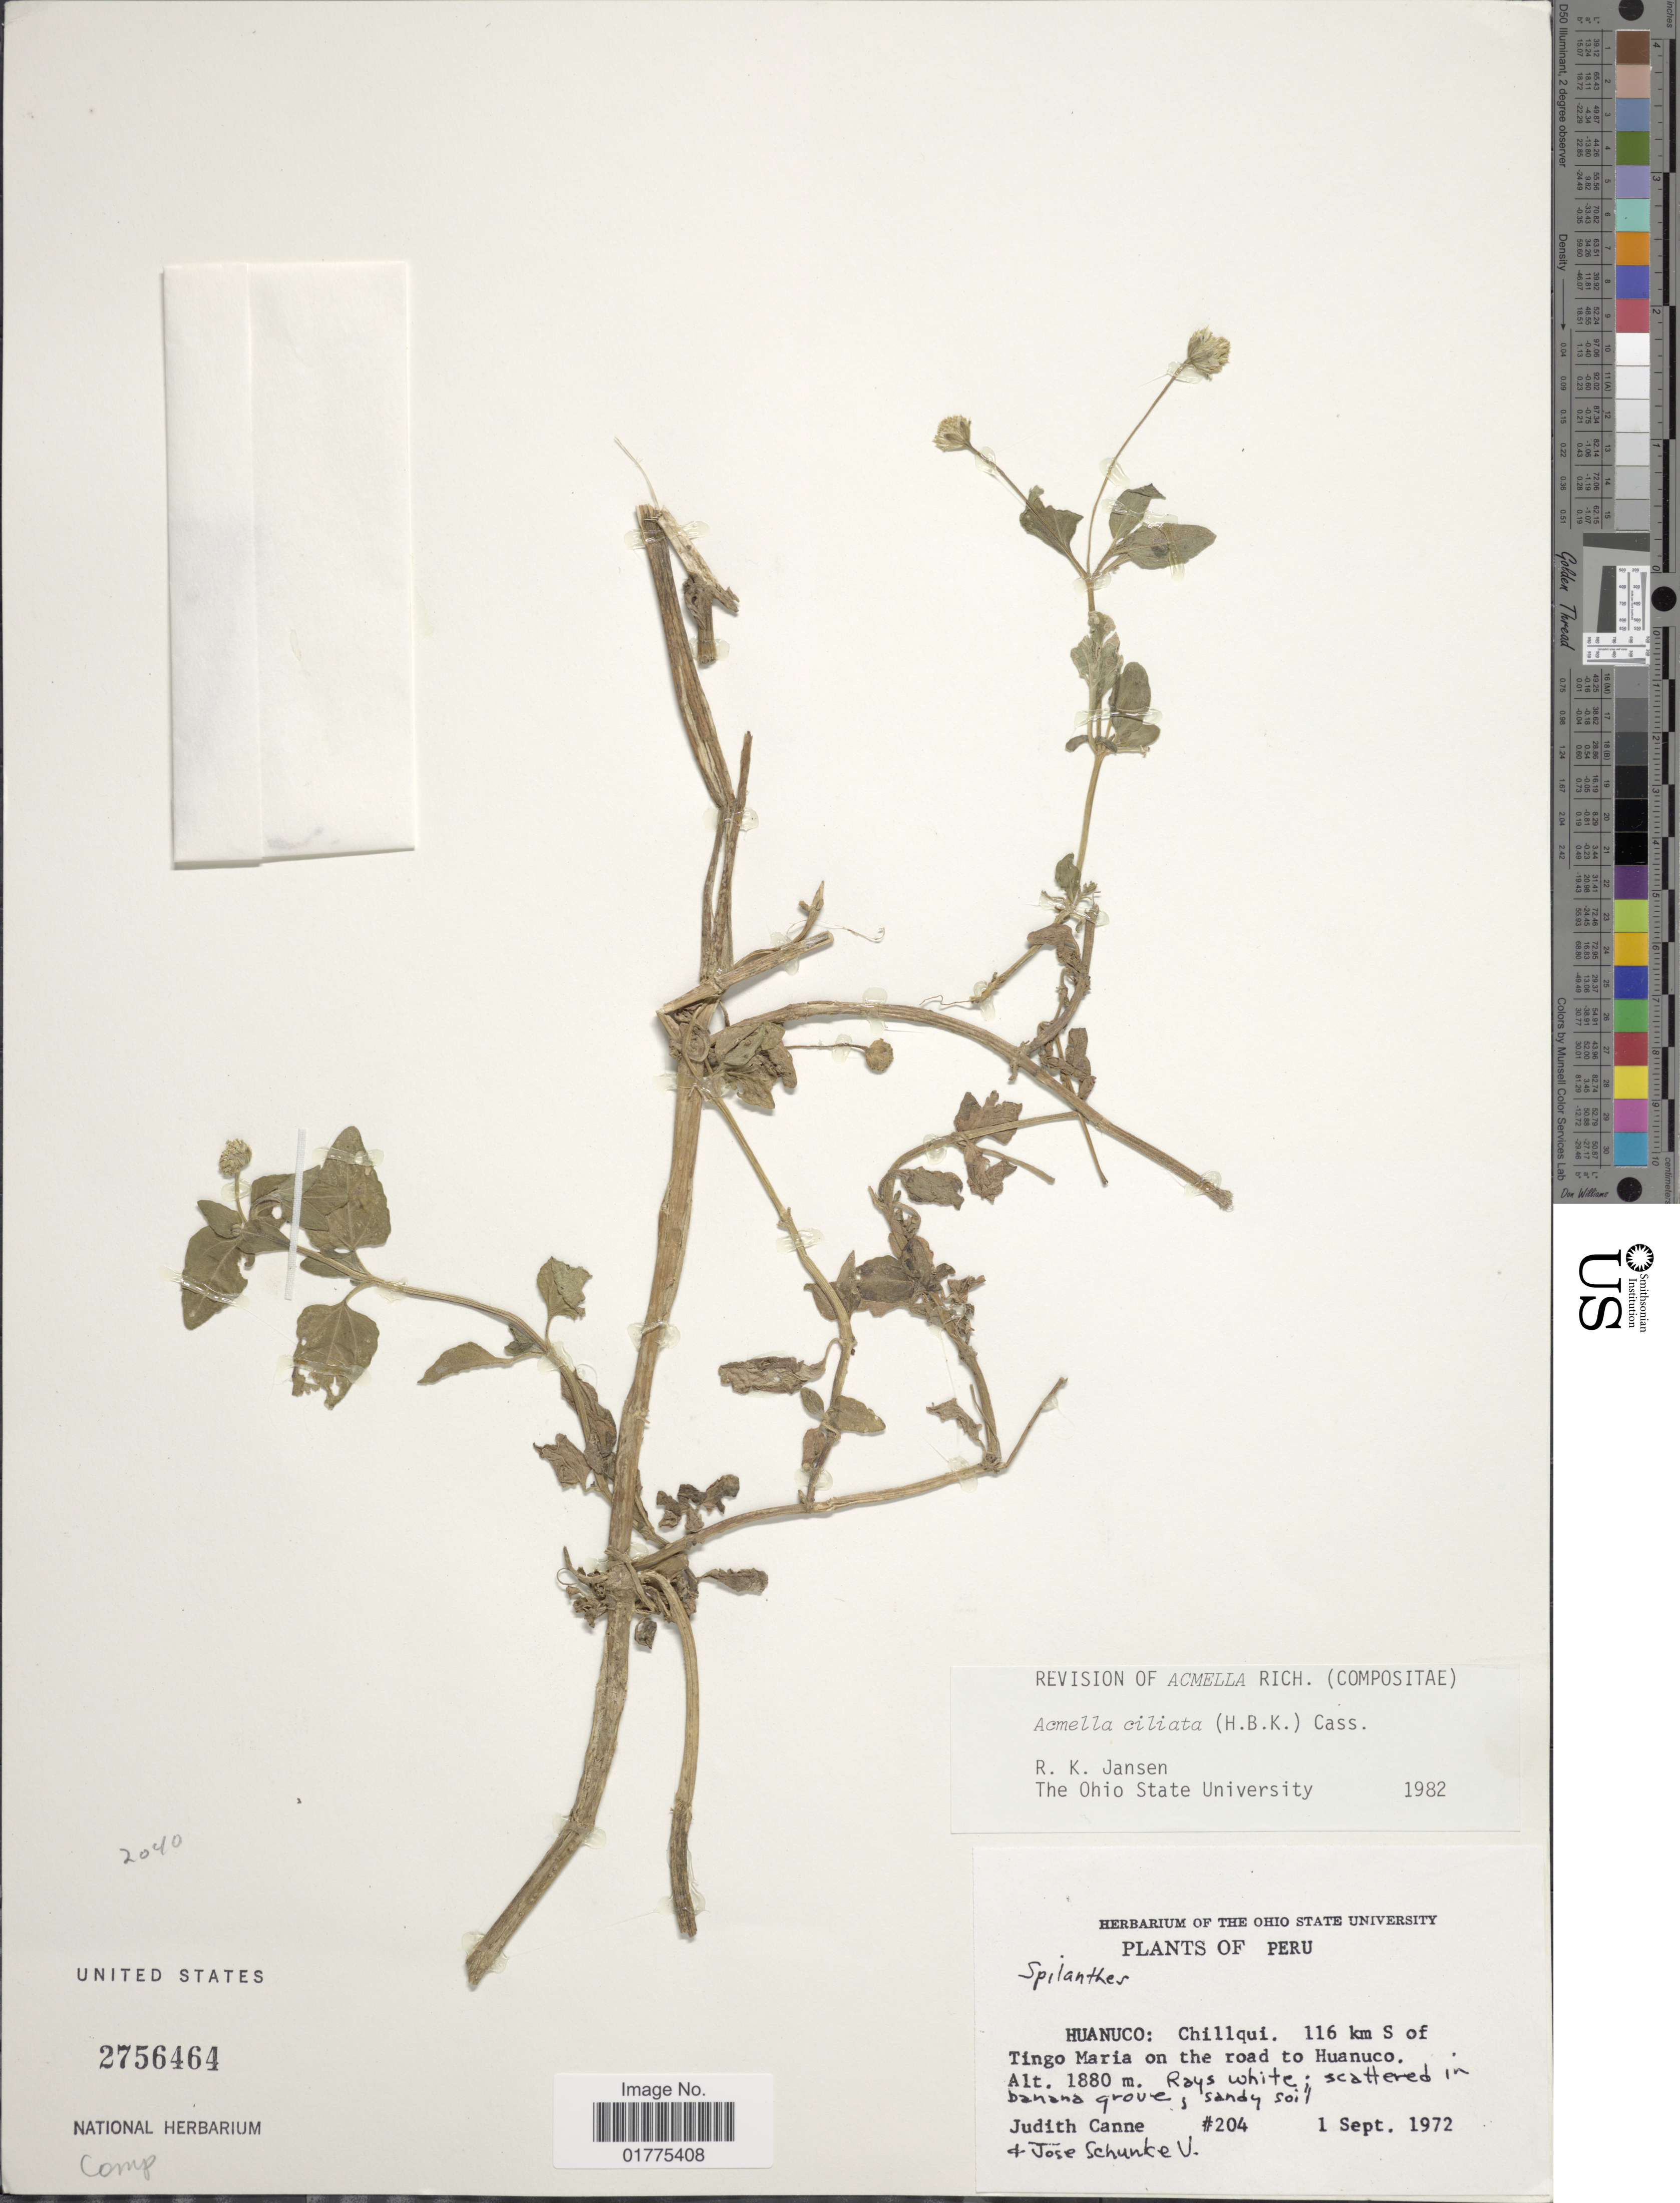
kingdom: Plantae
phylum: Tracheophyta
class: Magnoliopsida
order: Asterales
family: Asteraceae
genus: Acmella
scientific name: Acmella ciliata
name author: (Kunth) Cass.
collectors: J. M. Canne-Hilliker & J. Schunke Vigo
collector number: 204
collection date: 1972-09-01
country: Peru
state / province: Huánuco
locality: Huanuco: Chillqui, 116 km S of Tingo Maria on the road to Huanuco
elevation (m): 1880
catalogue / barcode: US 2756464